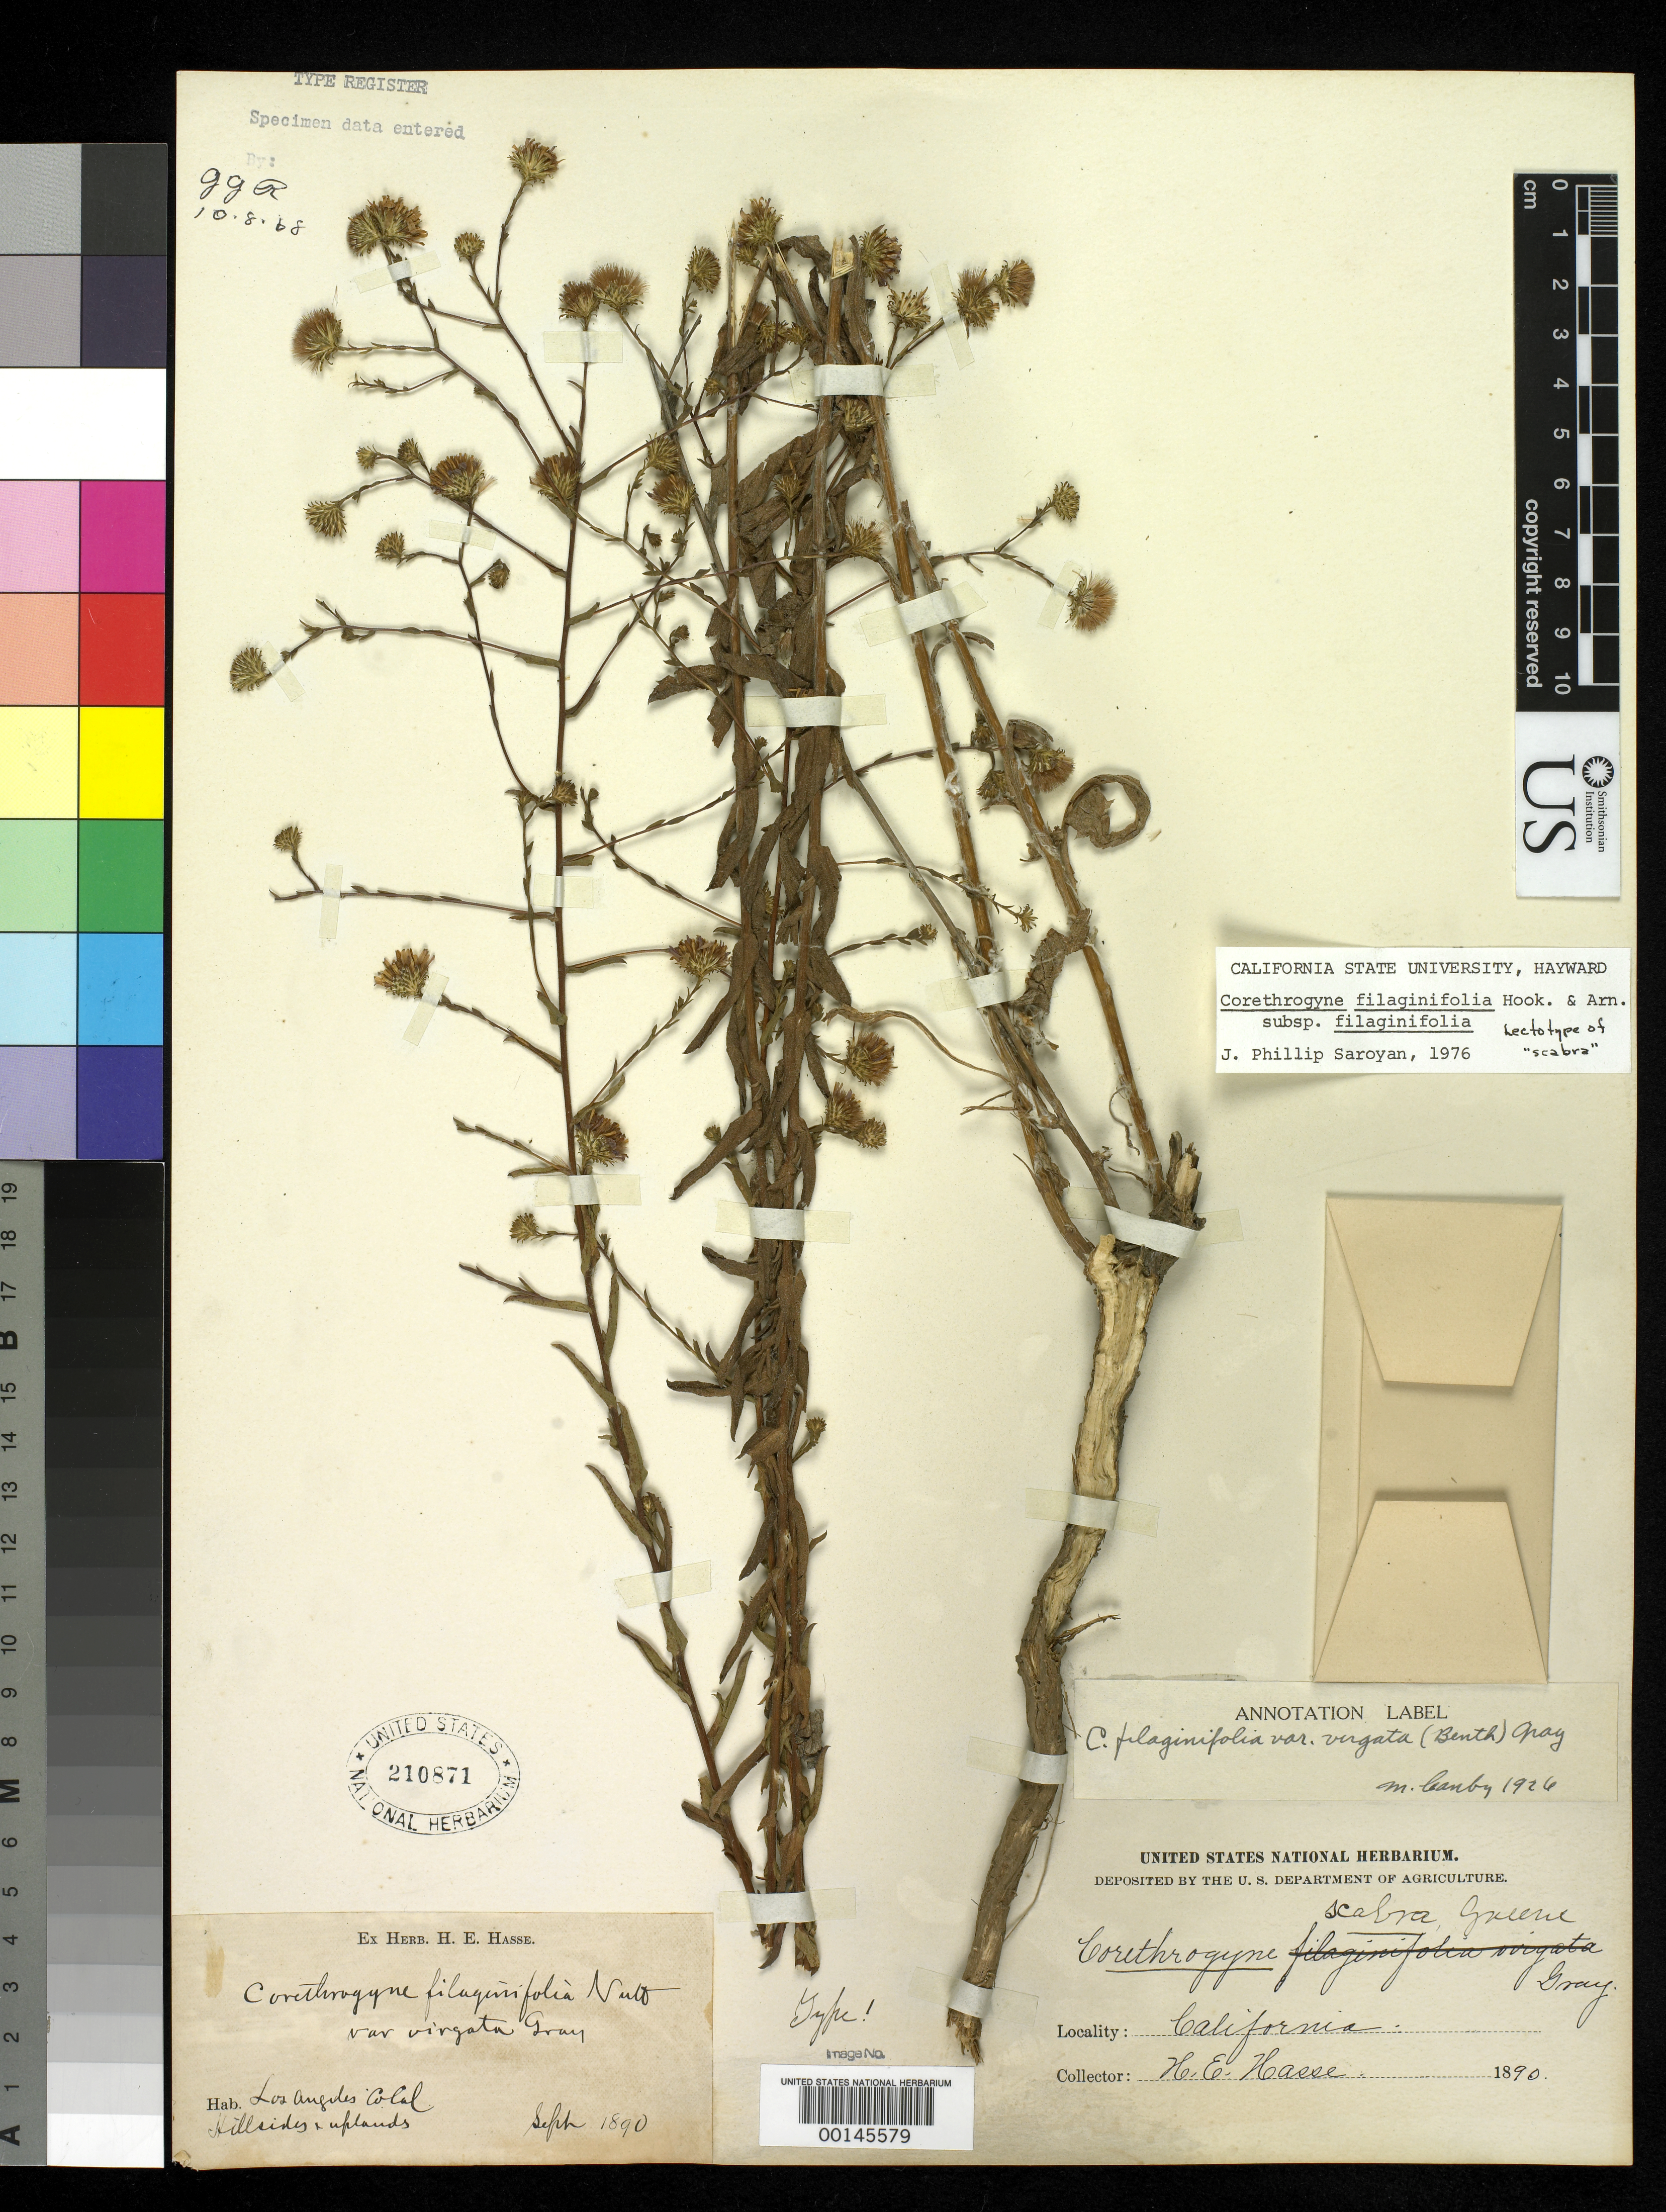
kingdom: Plantae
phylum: Tracheophyta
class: Magnoliopsida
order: Asterales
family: Asteraceae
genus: Corethrogyne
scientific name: Corethrogyne scabra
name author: Greene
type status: Lectotype; Syntype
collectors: H. E. Hasse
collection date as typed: Sep 1890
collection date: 1890-09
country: United States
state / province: California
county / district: Los Angeles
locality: Los Angeles, Griffith Park.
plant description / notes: Annotated as lectotype by J. Phillip Saroyan (1976), US specimen cited (Madrono 47:94, 2000) as "holotype"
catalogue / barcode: US 210871